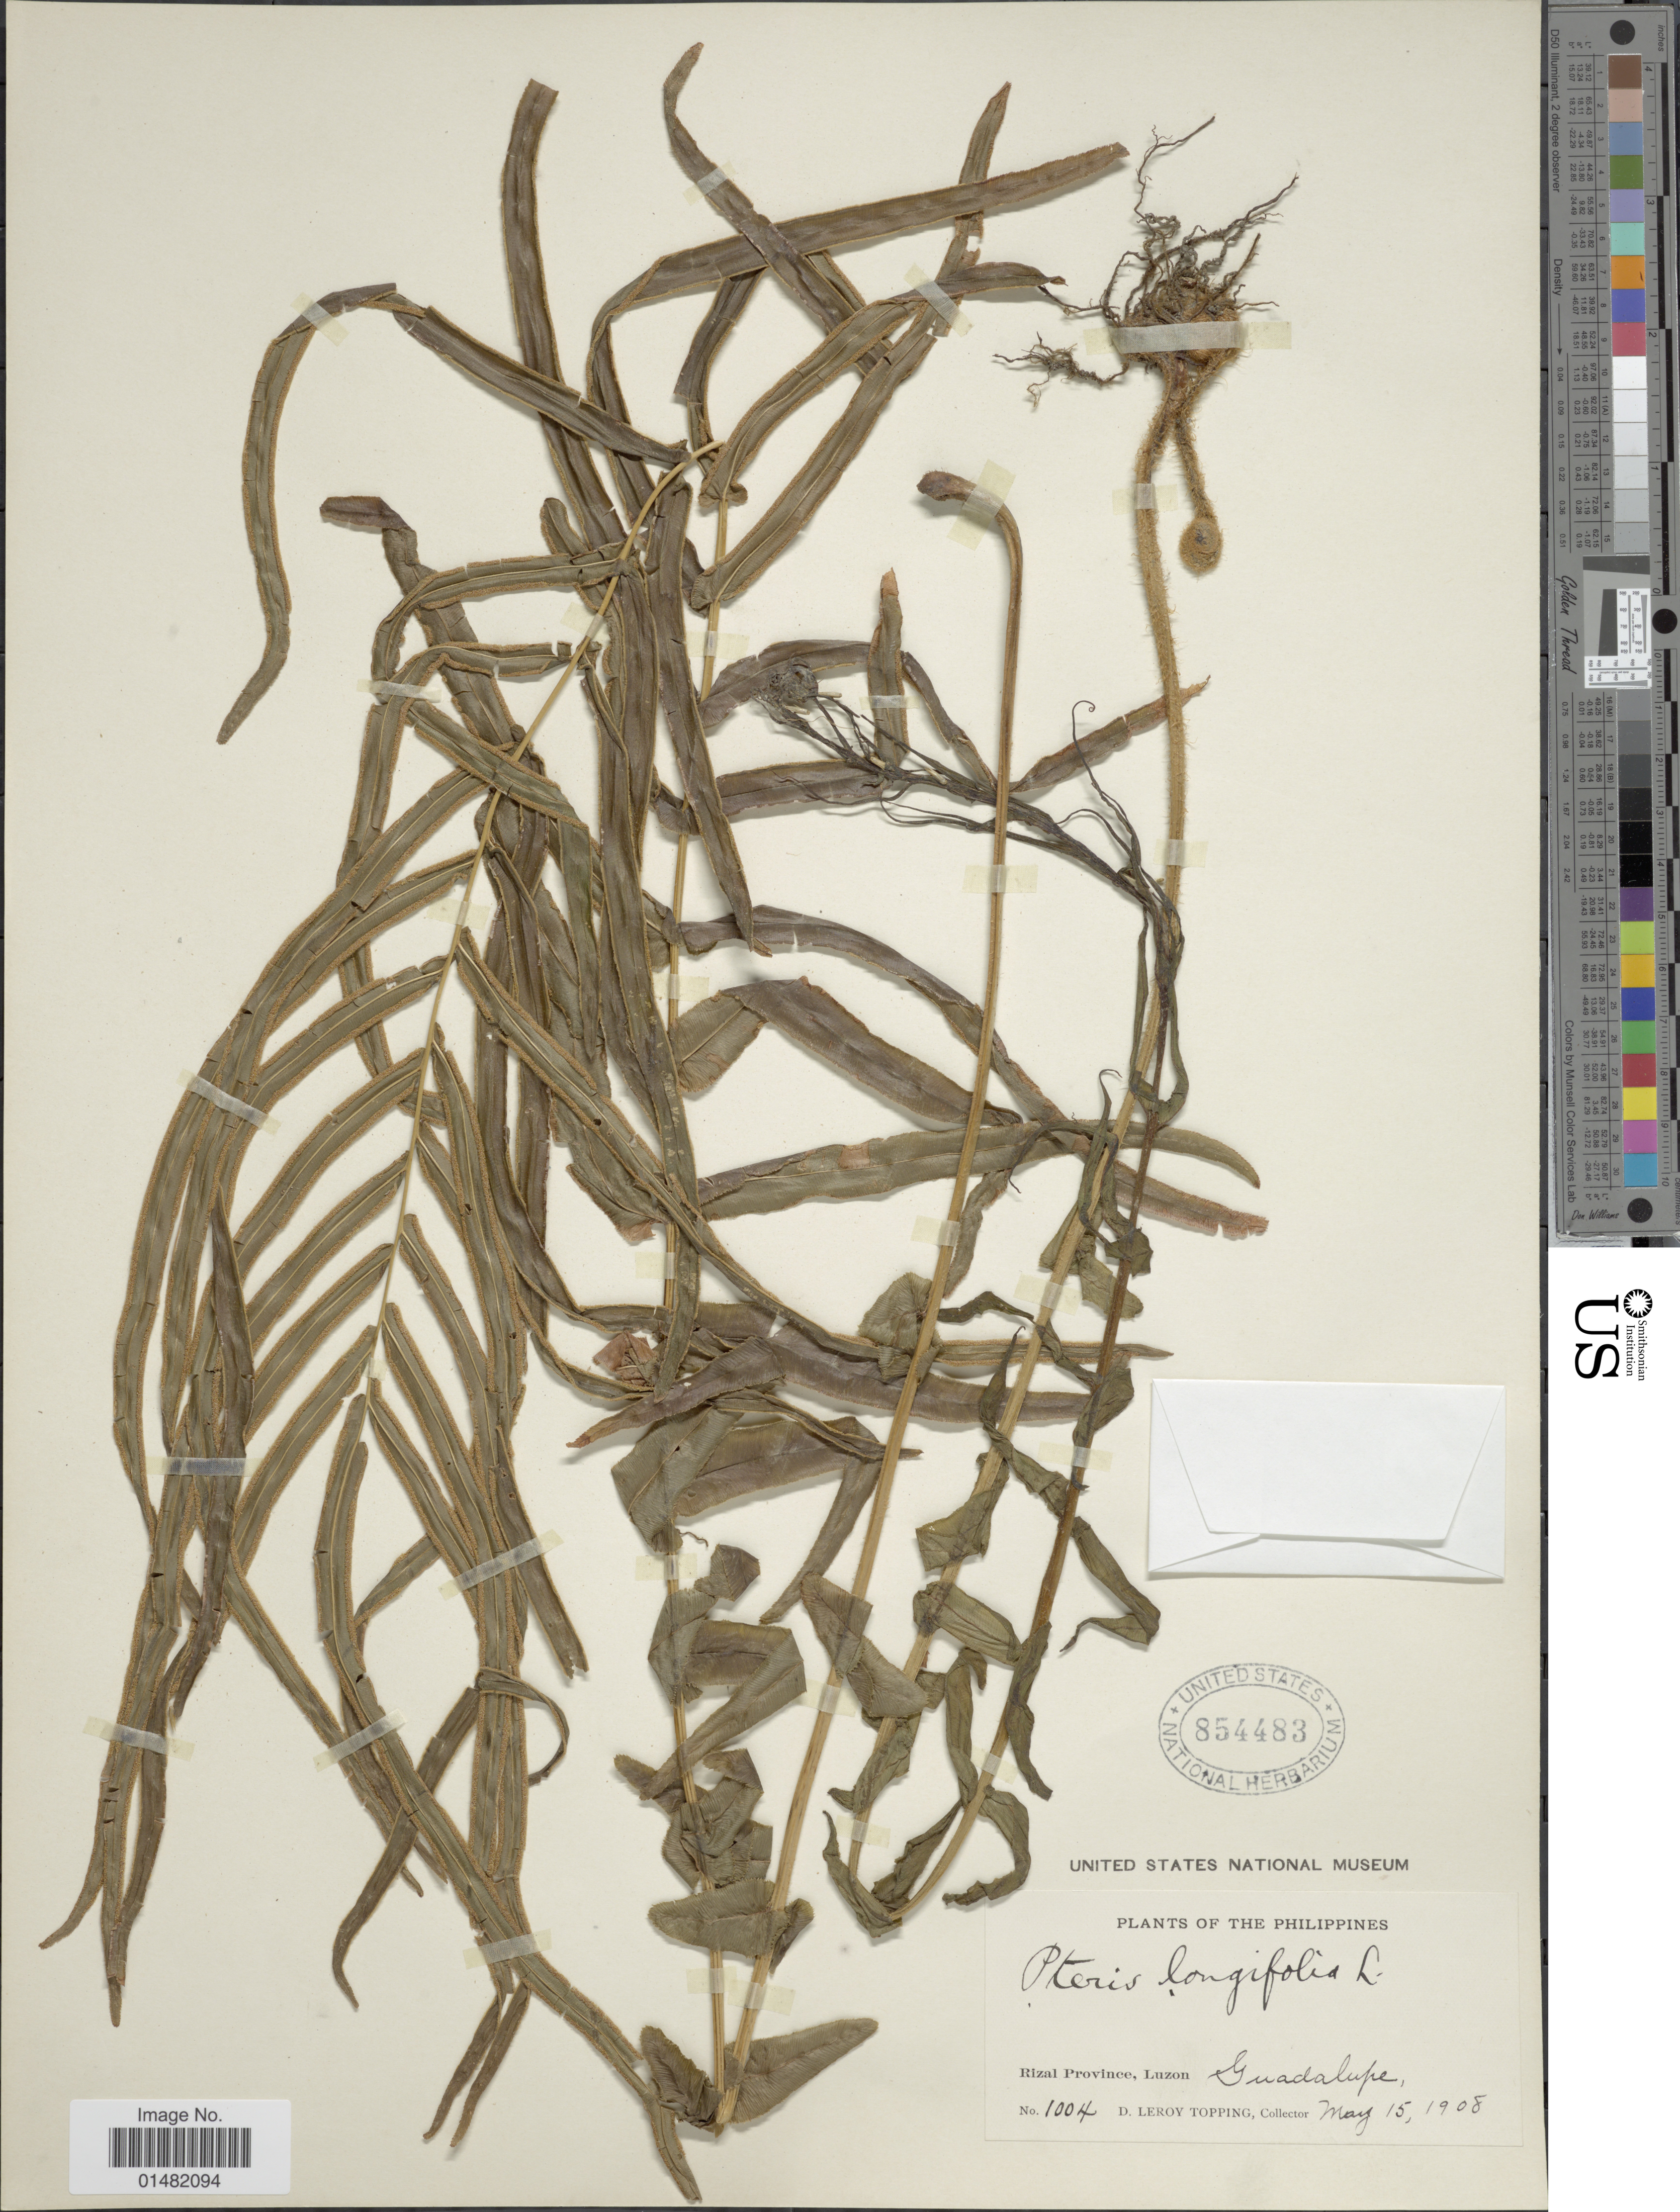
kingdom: Plantae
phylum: Tracheophyta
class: Polypodiopsida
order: Polypodiales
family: Pteridaceae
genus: Pteris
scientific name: Pteris vittata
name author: L.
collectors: D. L. Topping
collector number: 1004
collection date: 1908-05-15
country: Philippines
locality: Rizal Province, Luzon, Guadalupe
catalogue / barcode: US 854483